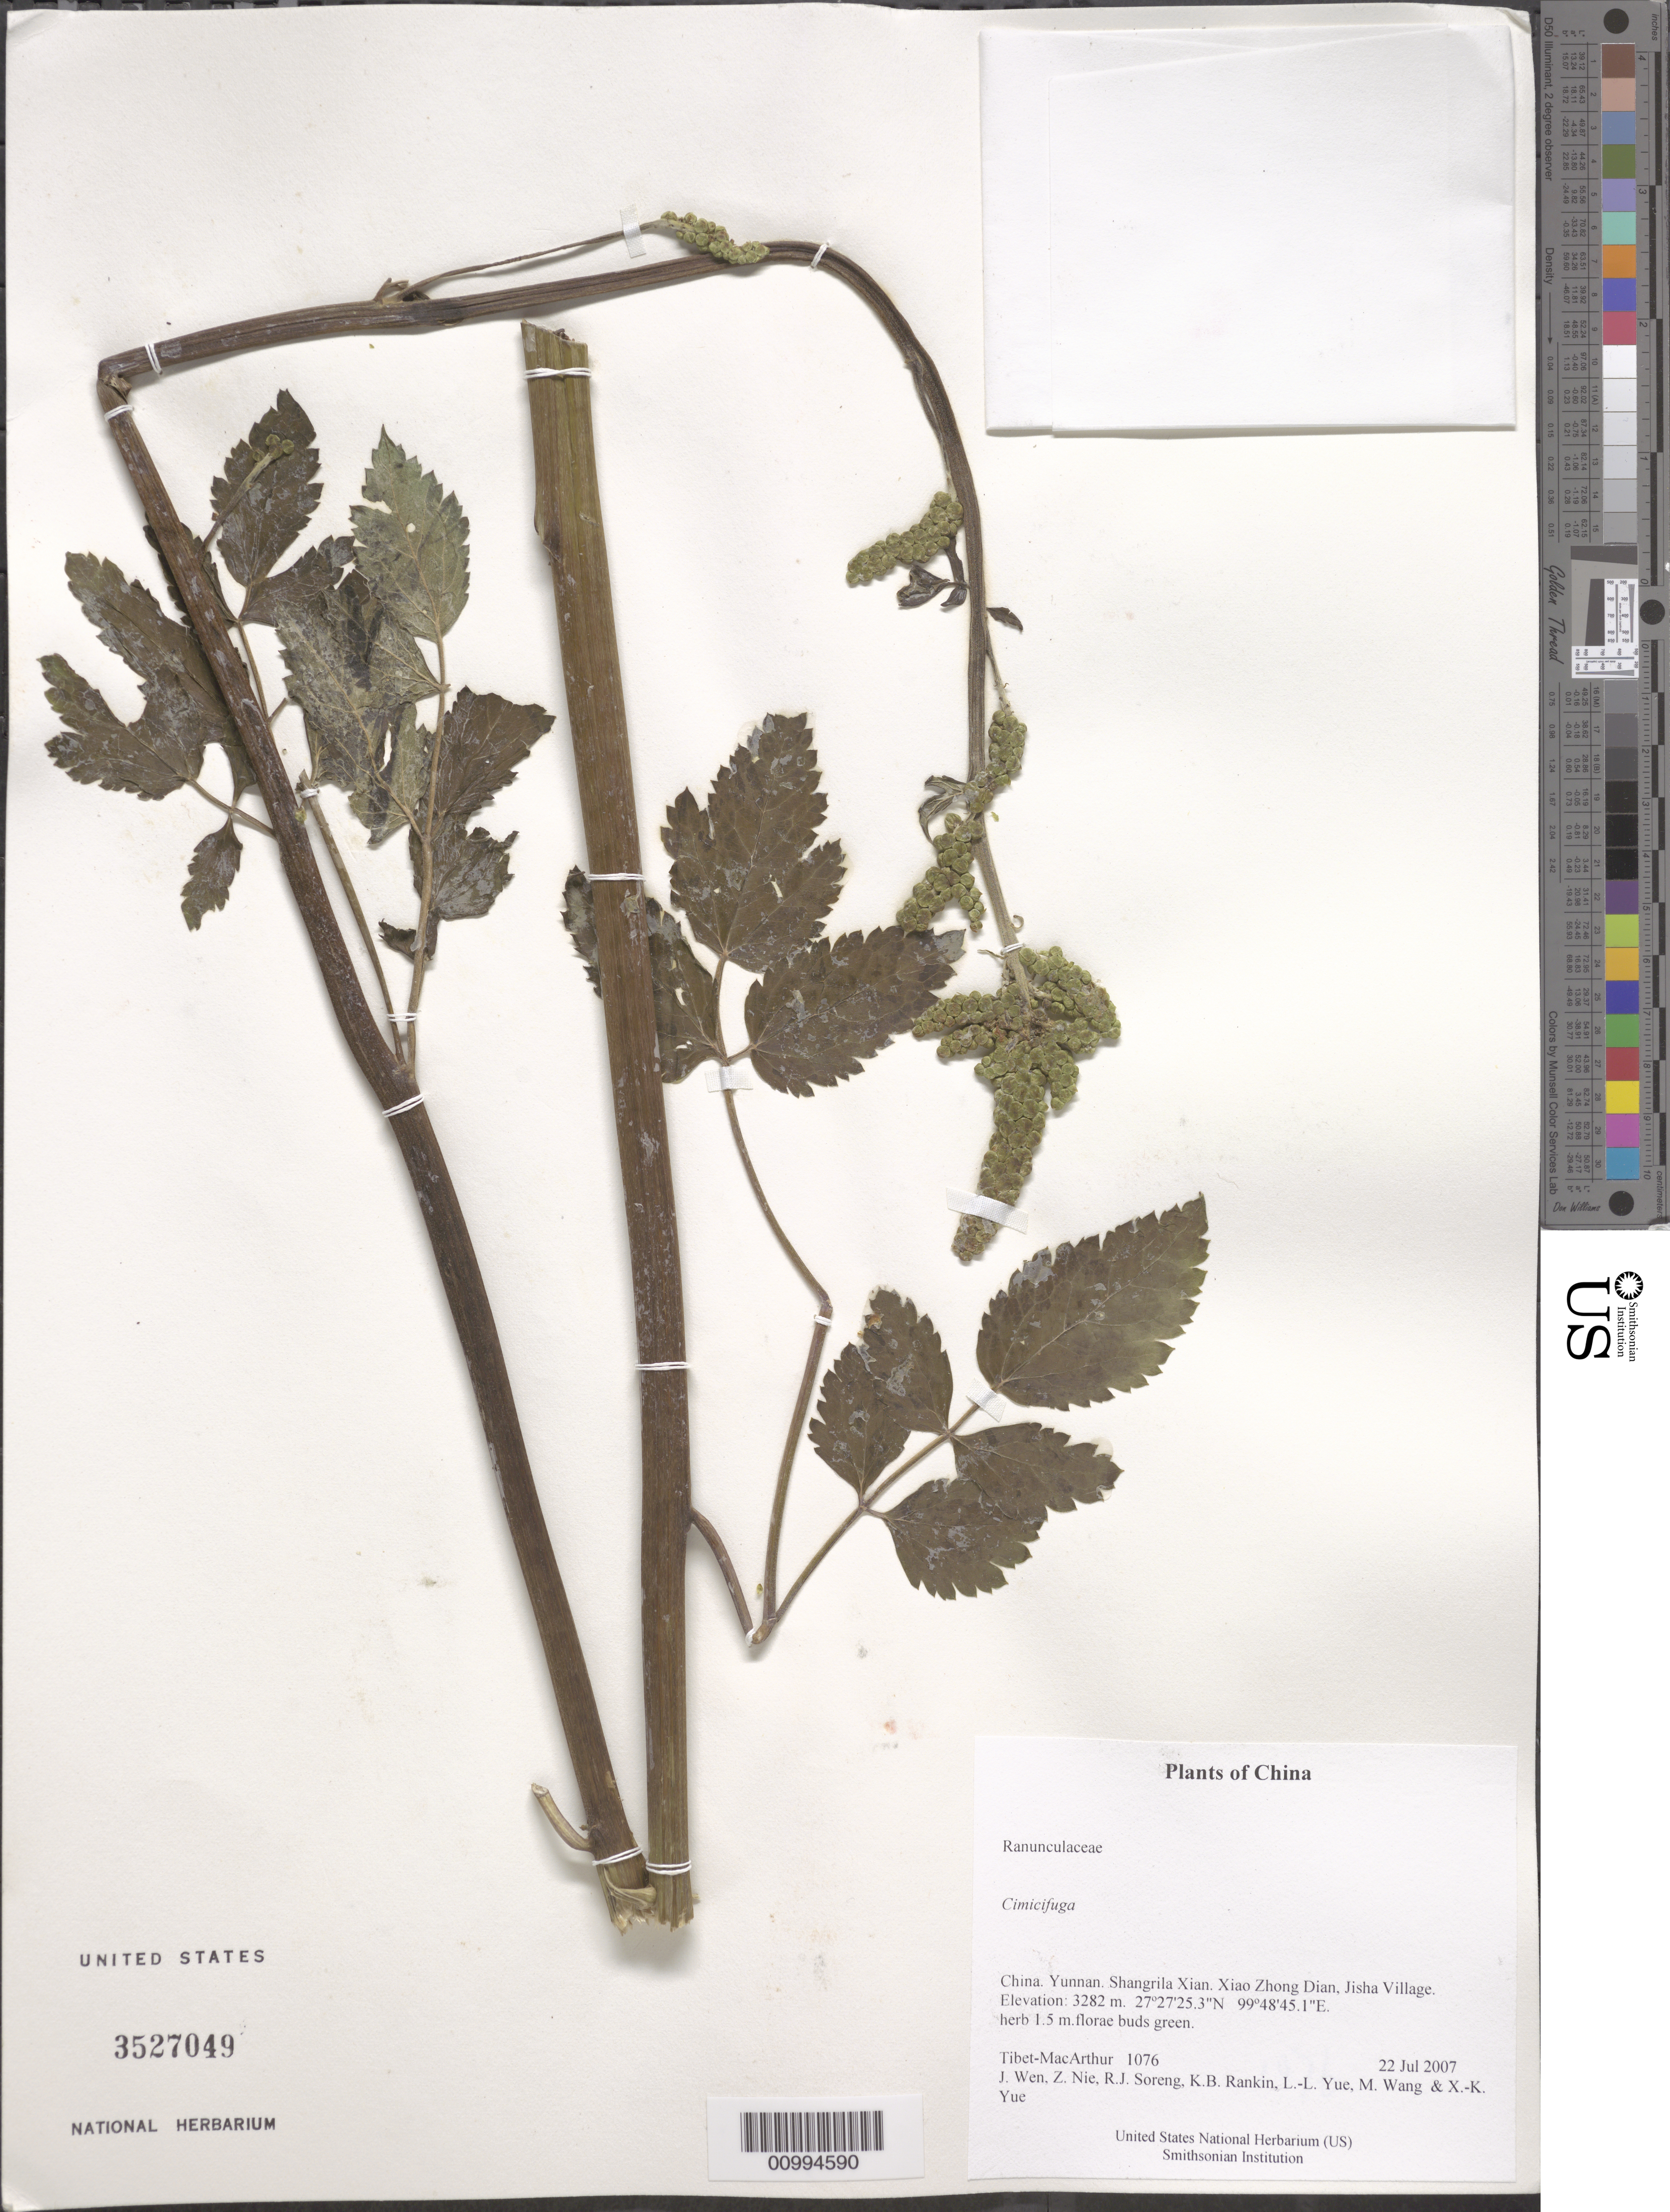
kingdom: Plantae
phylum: Tracheophyta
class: Magnoliopsida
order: Ranunculales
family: Ranunculaceae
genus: Actaea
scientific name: Actaea sp.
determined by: Strong, M. T., (US), Smithsonian Institution - National Museum of Natural History (UNITED STATES)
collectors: Tibet-MacArthur, J. Wen, Z. Nie, R. J. Soreng, K. Rankin, L. Yue, M. Wang & X. Yue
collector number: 1076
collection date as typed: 22 Jul 2007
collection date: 2007-07-22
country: China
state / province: Yunnan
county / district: Shangrila Xian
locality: Xiao Zhong Dian, Jisha Village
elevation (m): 3282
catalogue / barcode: US 3527049